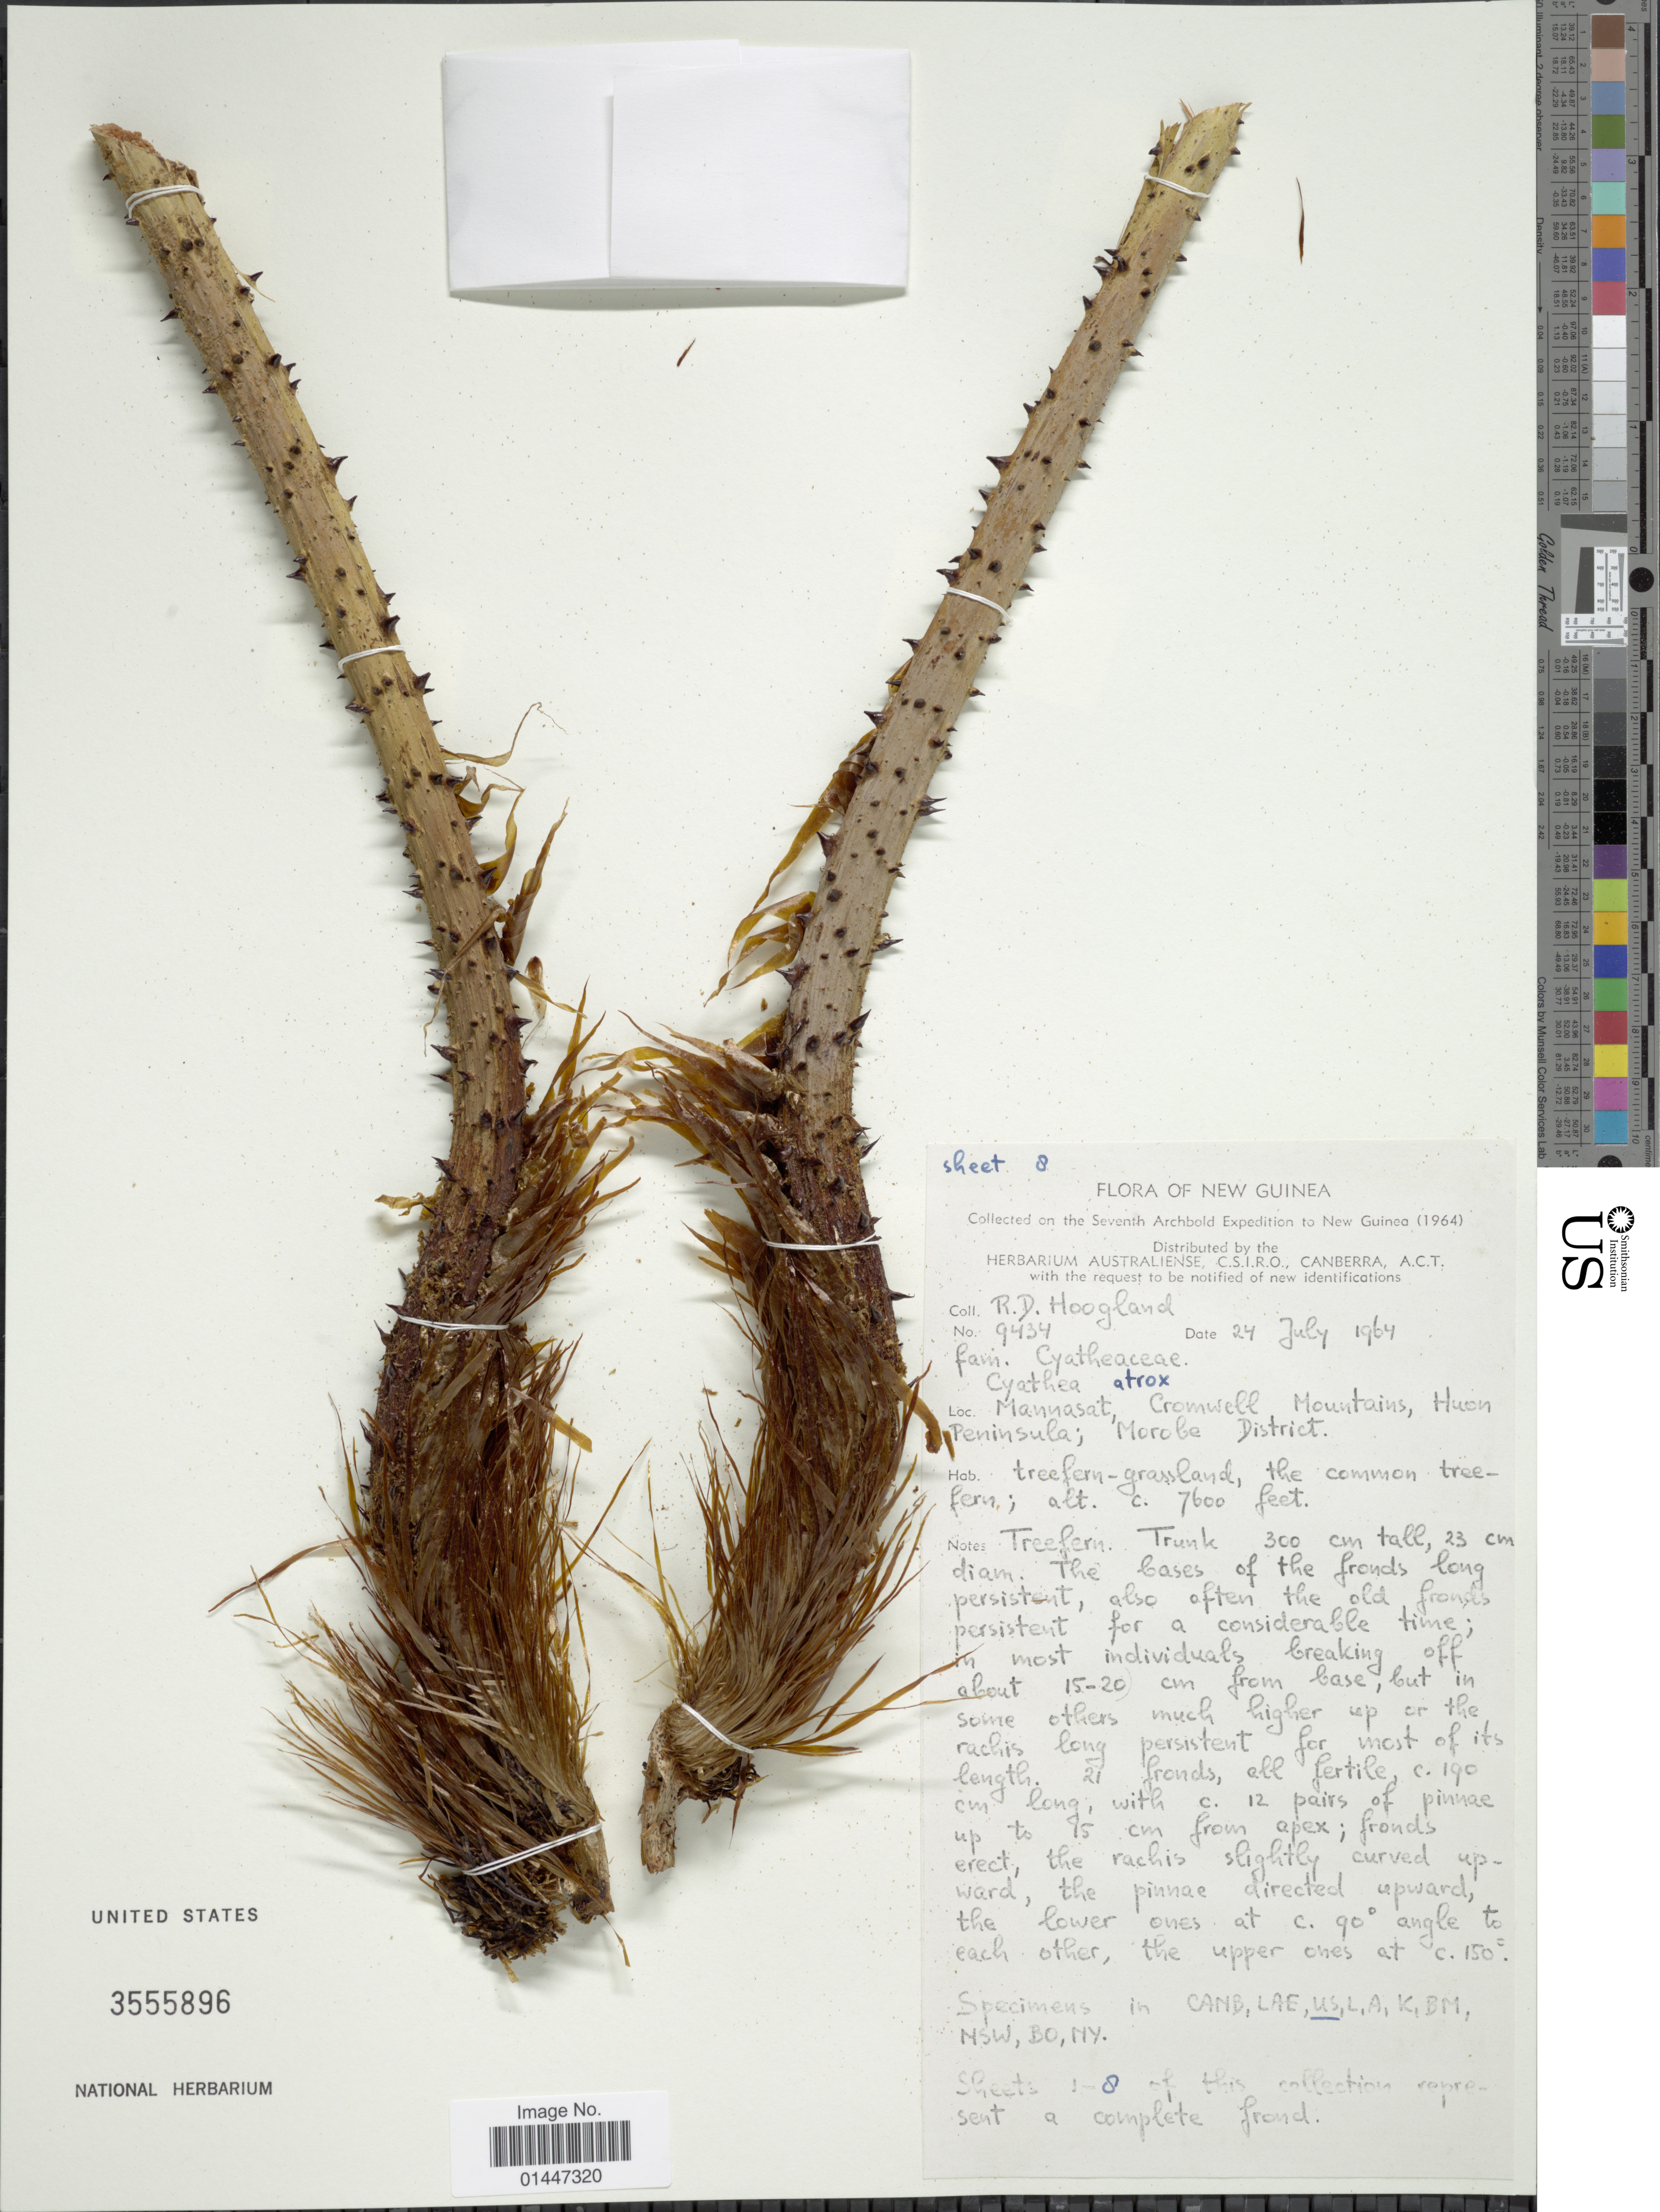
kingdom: Plantae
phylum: Tracheophyta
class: Polypodiopsida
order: Cyatheales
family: Cyatheaceae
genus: Sphaeropteris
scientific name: Sphaeropteris atrox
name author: (C. Chr.) R.M. Tryon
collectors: R. D. Hoogland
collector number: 9434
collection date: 1964-07-24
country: Papua New Guinea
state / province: Morobe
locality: New Guinea. Mannasat, Cromwell Mountains, Huon Peninsula; Morobe District.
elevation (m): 2316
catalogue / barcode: US 3555896